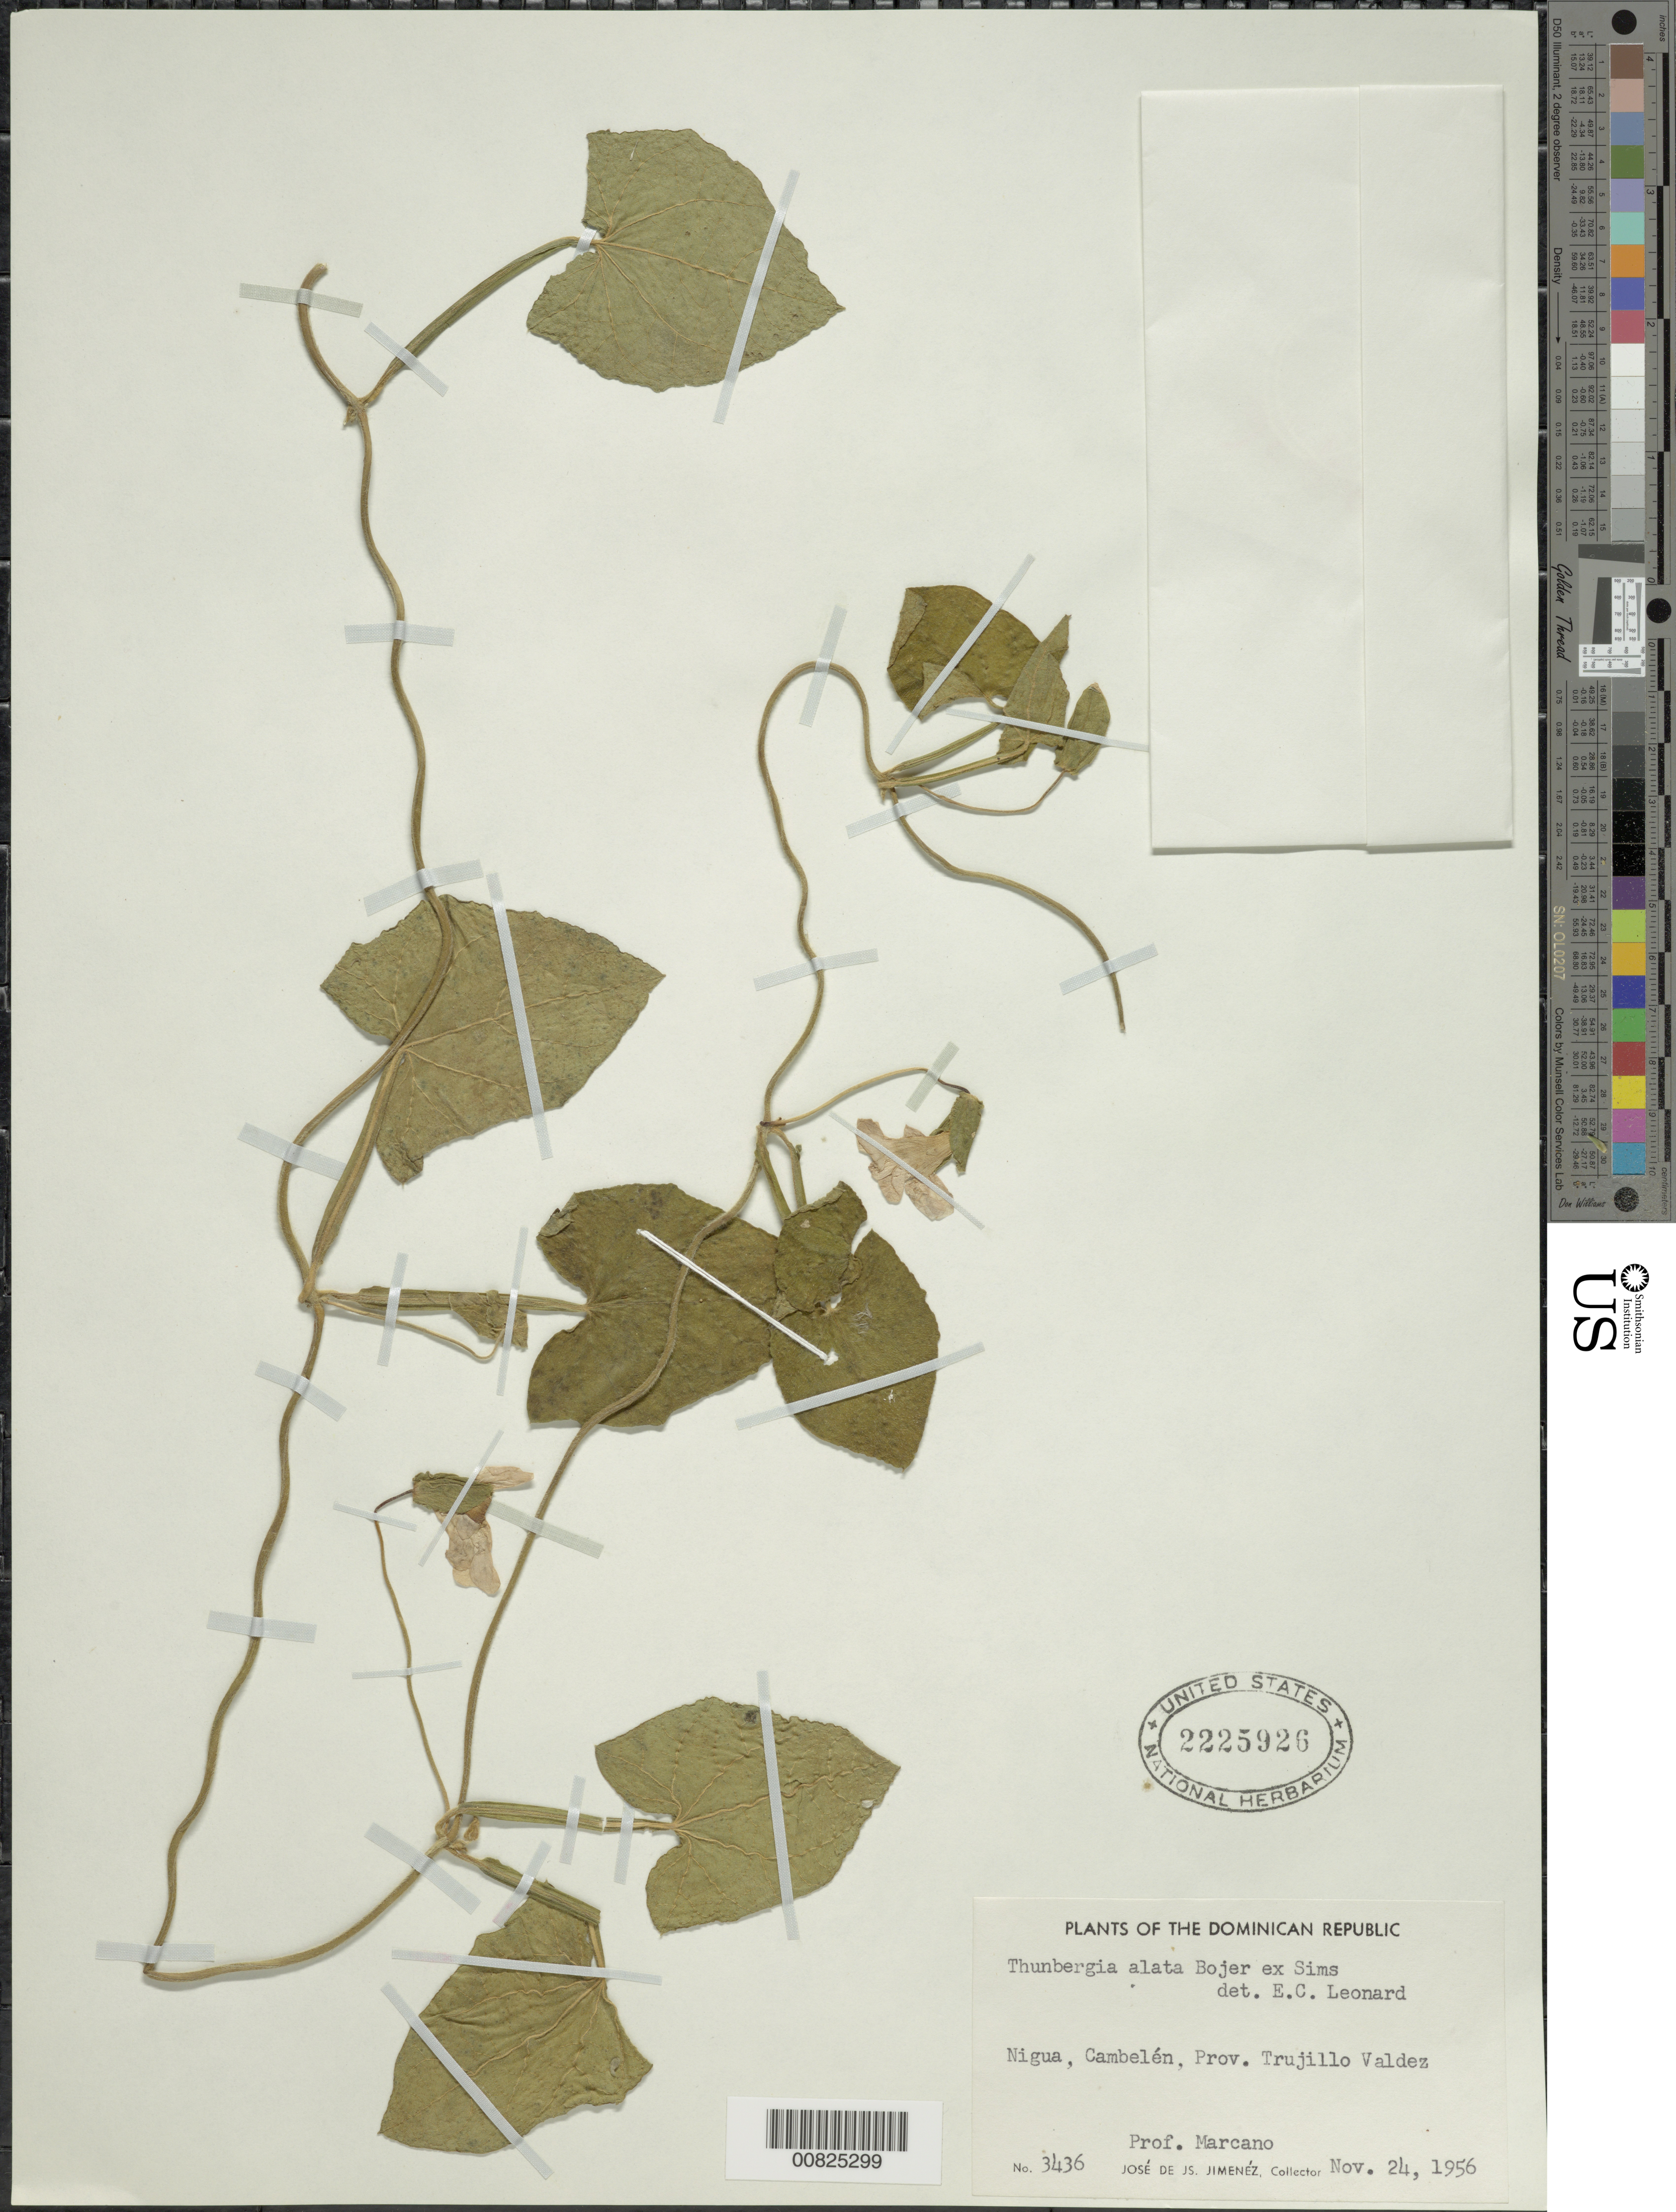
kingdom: Plantae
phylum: Tracheophyta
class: Magnoliopsida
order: Lamiales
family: Acanthaceae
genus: Thunbergia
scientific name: Thunbergia alata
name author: Bojer ex Sims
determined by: Leonard, Emery C., (US)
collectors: J. J. Jiménez Almonte & E. J. Marcano F.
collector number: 3436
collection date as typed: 24 Nov 1956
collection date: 1956-11-24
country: Dominican Republic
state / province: Peravia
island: Hispaniola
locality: Nigua, Cambelén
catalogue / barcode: US 2225926